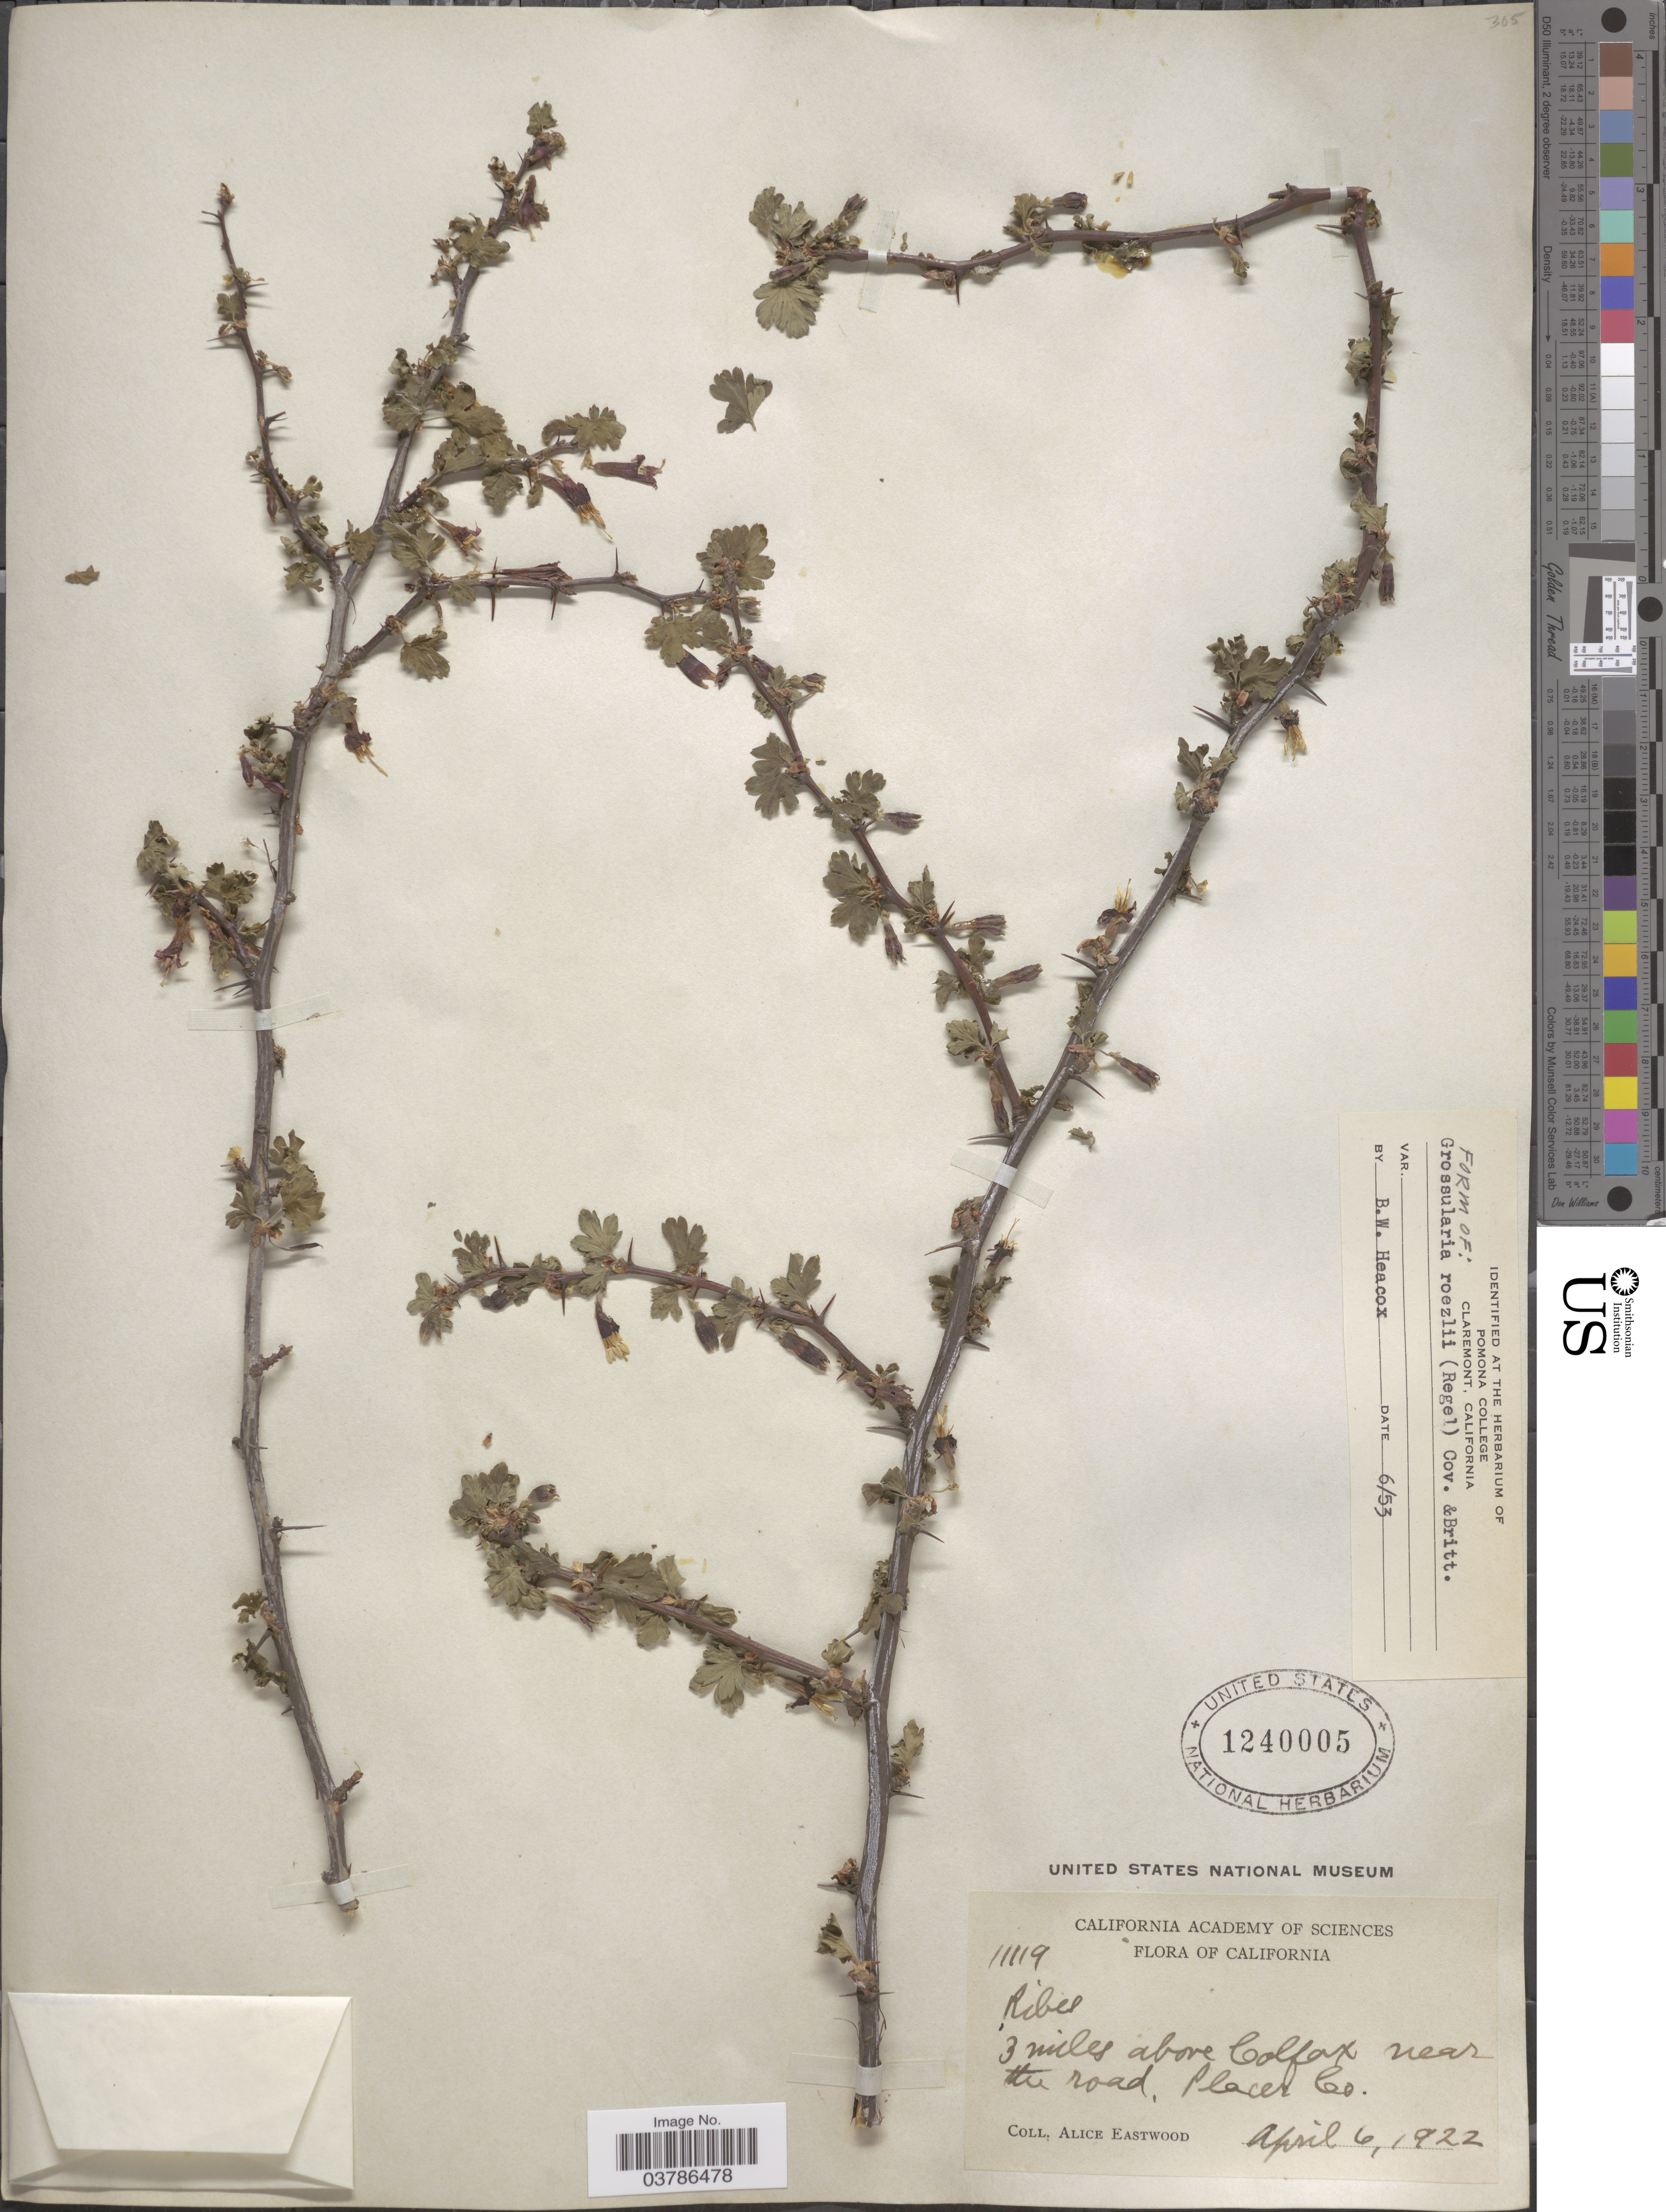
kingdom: Plantae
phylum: Tracheophyta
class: Magnoliopsida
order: Saxifragales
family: Grossulariaceae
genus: Ribes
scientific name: Ribes roezlii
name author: Regel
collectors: A. Eastwood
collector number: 11119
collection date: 1922-04-06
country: United States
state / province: California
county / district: Placer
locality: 3 miles above Colfax near the road, Placer Co.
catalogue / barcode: US 1240005